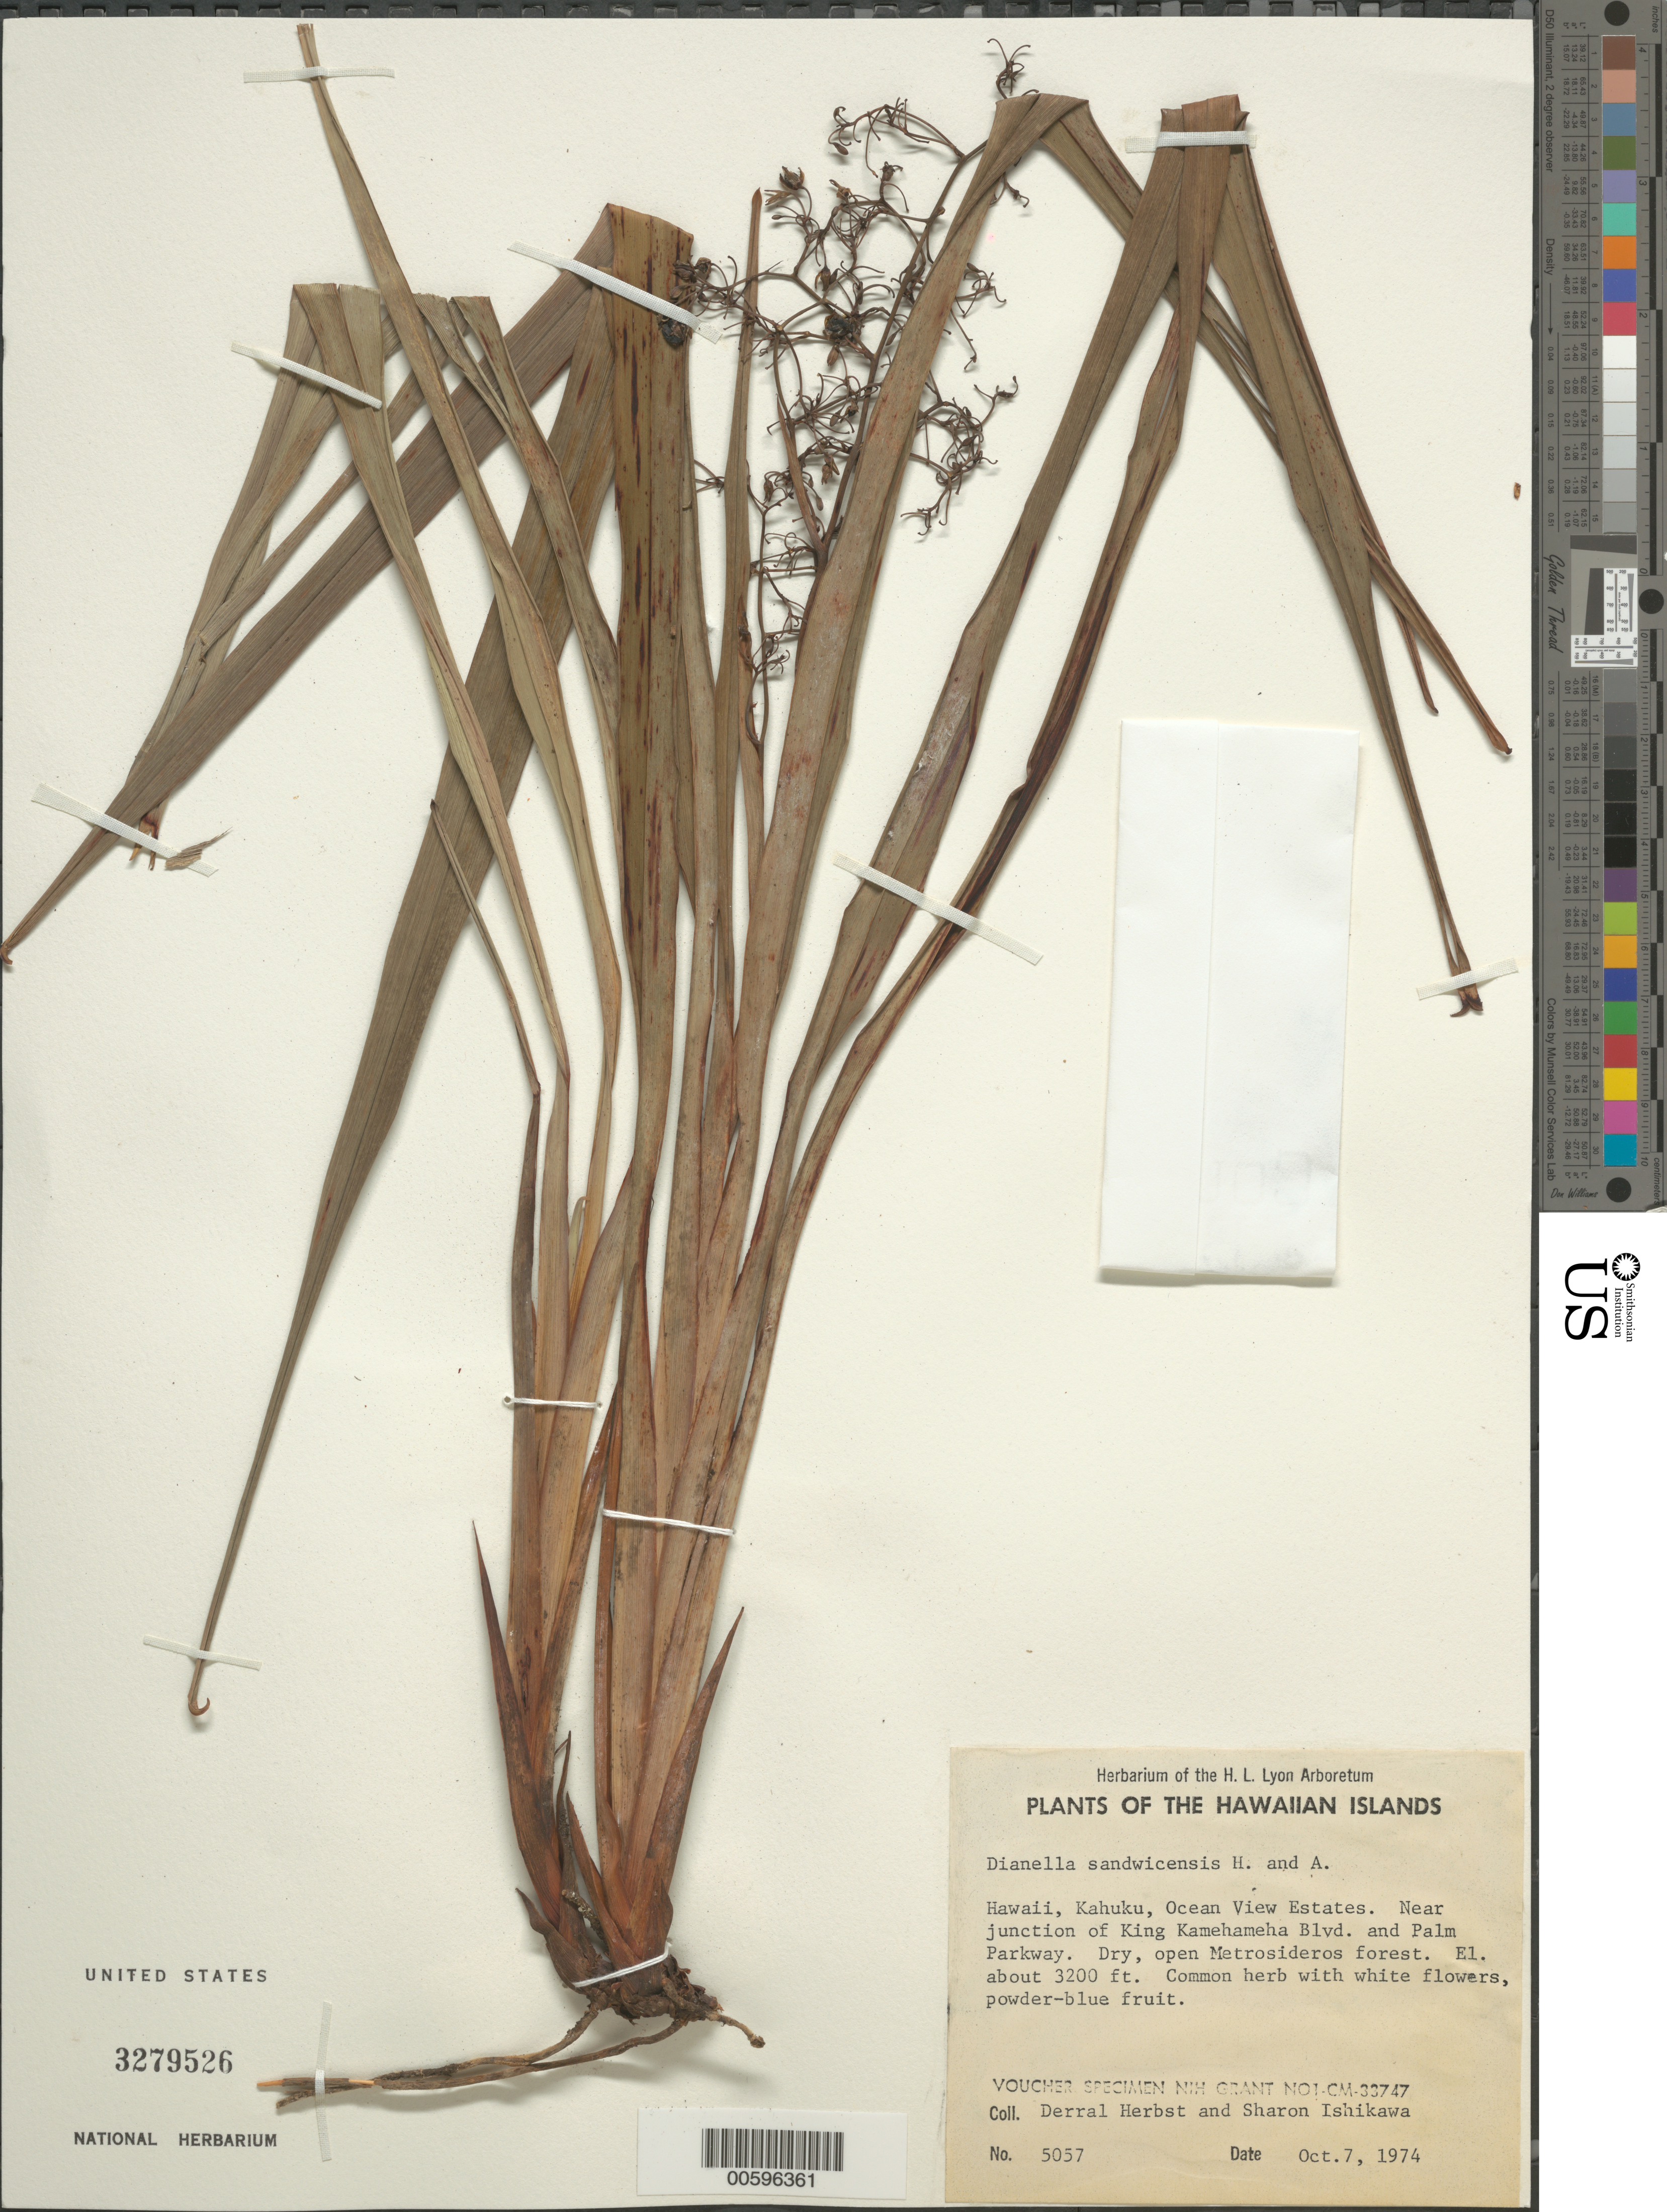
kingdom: Plantae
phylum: Tracheophyta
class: Liliopsida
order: Asparagales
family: Asphodelaceae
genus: Dianella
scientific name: Dianella sandwicensis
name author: Hook. & Arn.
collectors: D. R. Herbst & S. Ishikawa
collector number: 5057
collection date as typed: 7 Oct 1974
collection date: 1974-10-07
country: United States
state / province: Hawaii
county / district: Hawaii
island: Hawaii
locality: Kahuku, Ocean View Estates. Near jct of King Kamehameha Blvd and Palm Parkway.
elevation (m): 975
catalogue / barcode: US 3279526